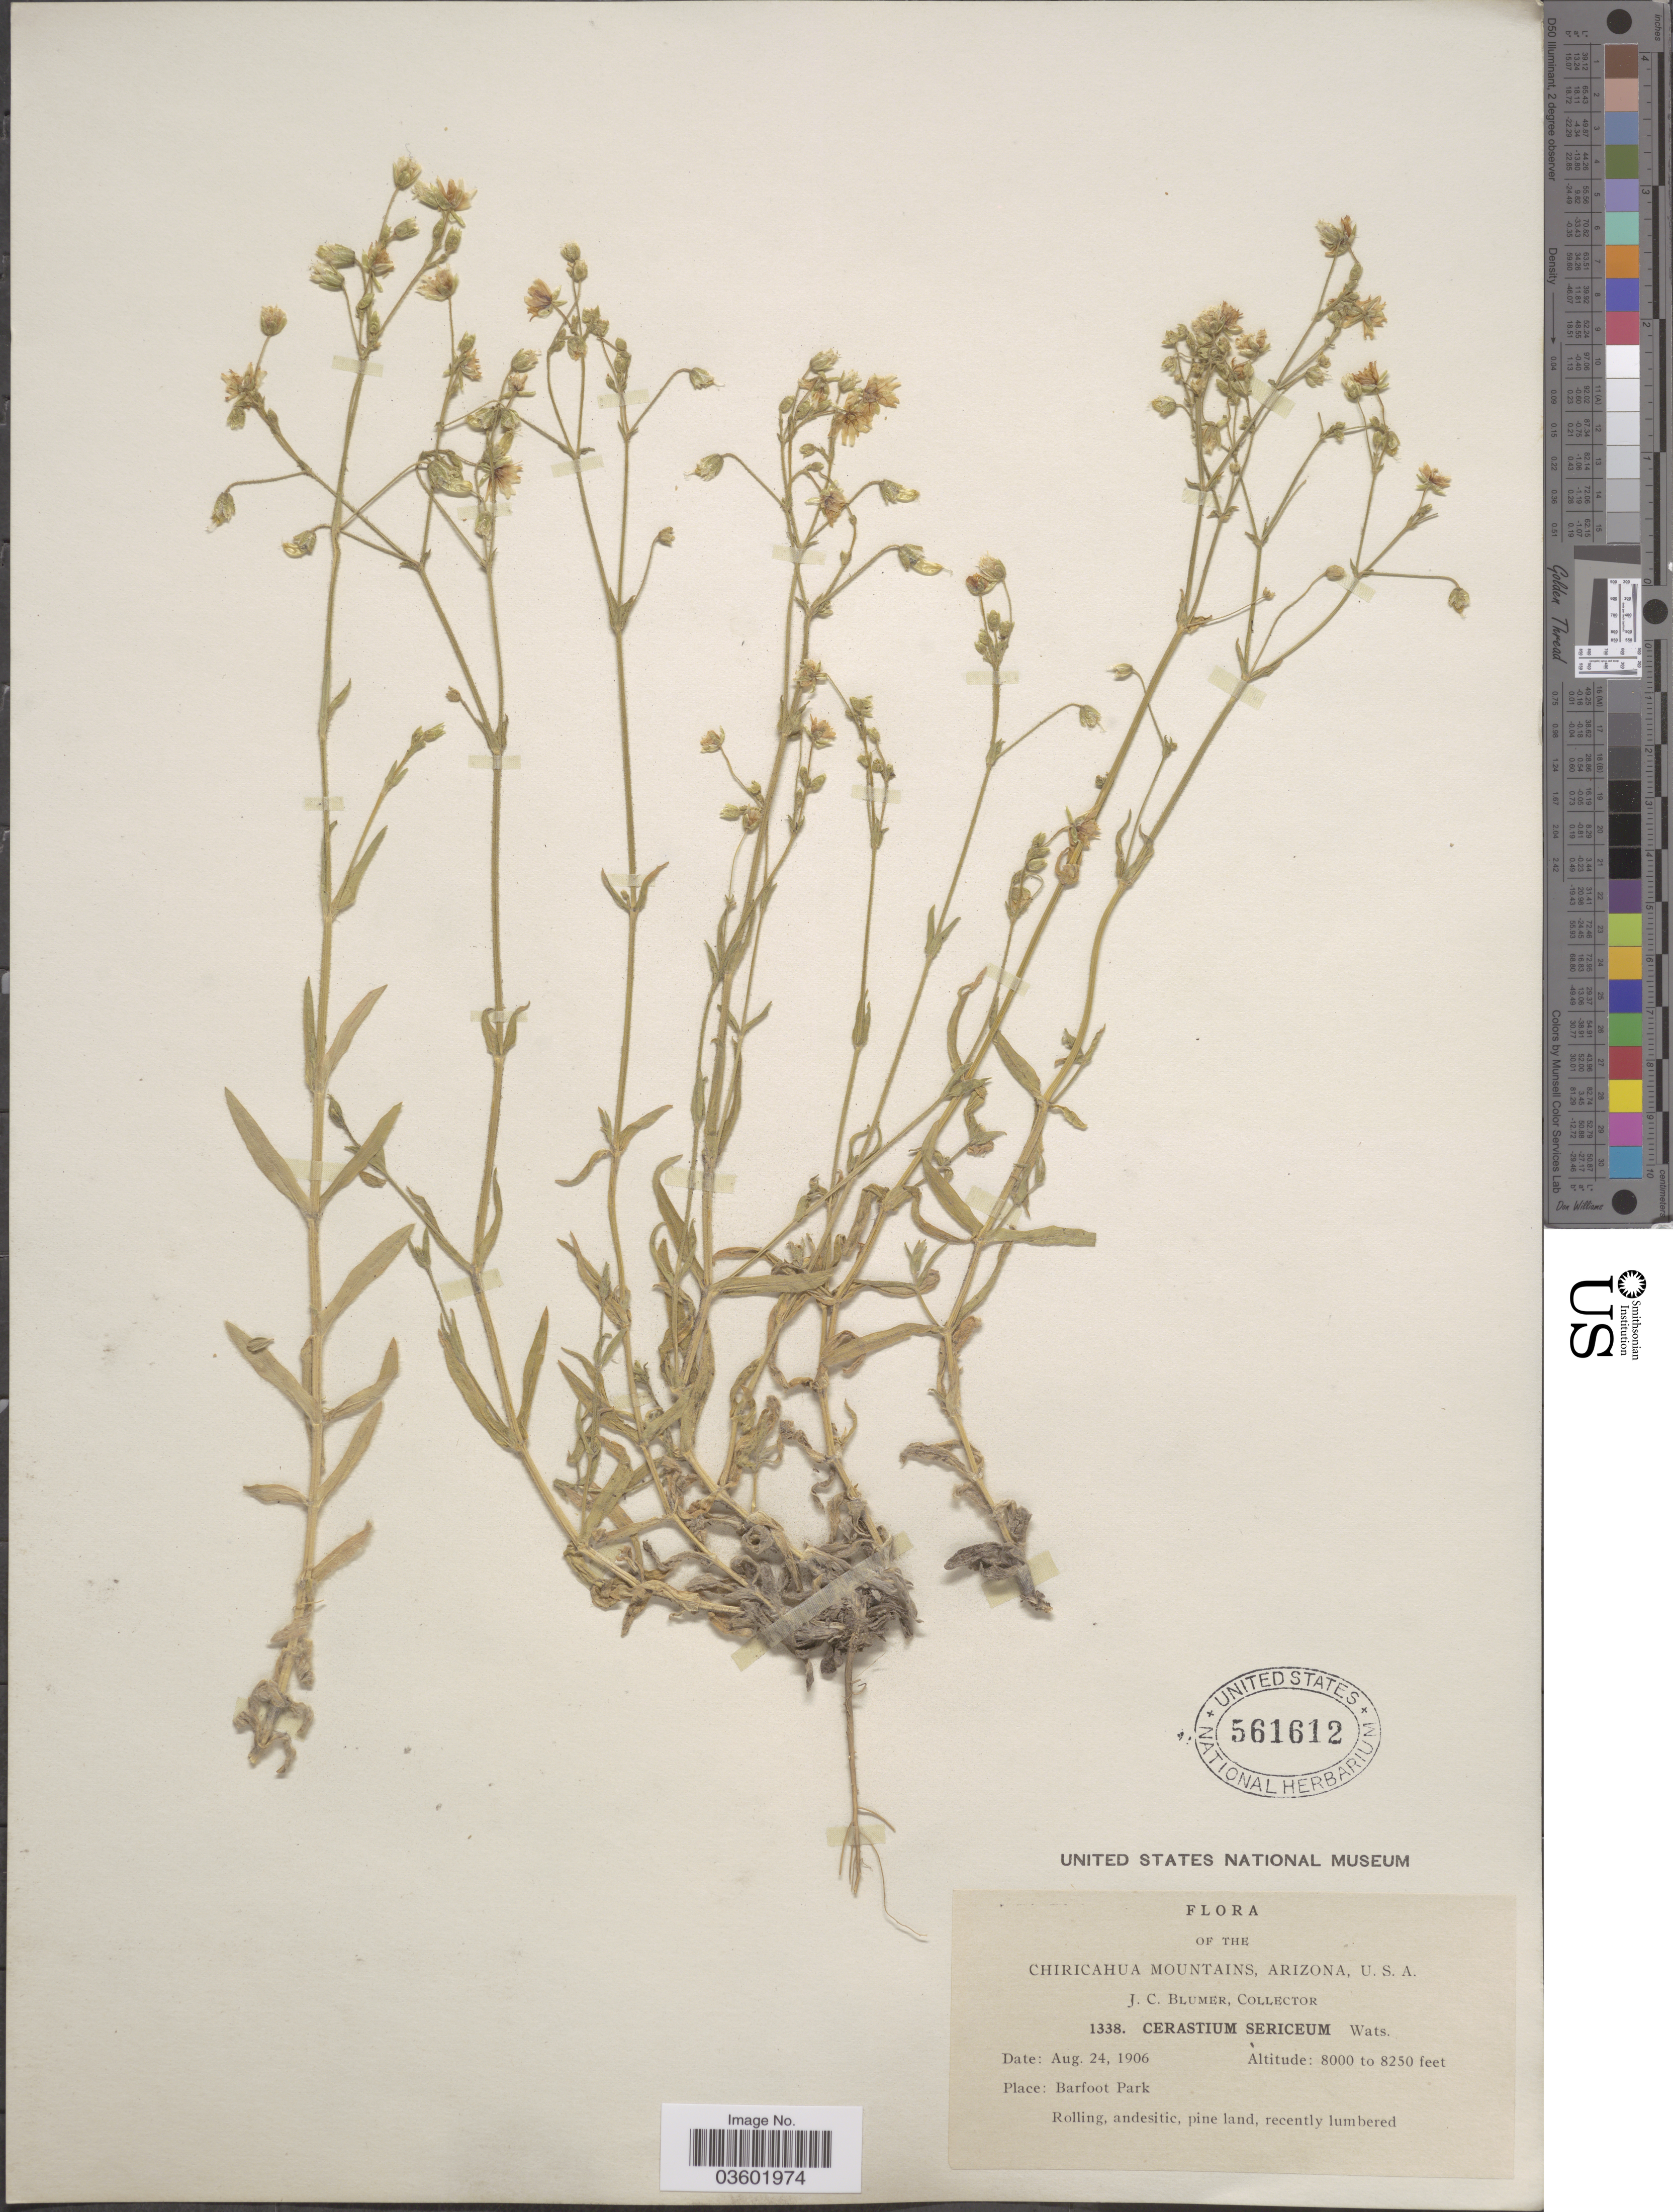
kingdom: Plantae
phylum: Tracheophyta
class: Magnoliopsida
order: Caryophyllales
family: Caryophyllaceae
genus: Cerastium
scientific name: Cerastium sericeum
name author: Pourr.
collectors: J. C. Blumer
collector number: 1338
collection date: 1906-08-24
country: United States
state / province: Arizona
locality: Chiricahua Mountains. Barfoot Park.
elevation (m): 2438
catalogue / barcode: US 561612